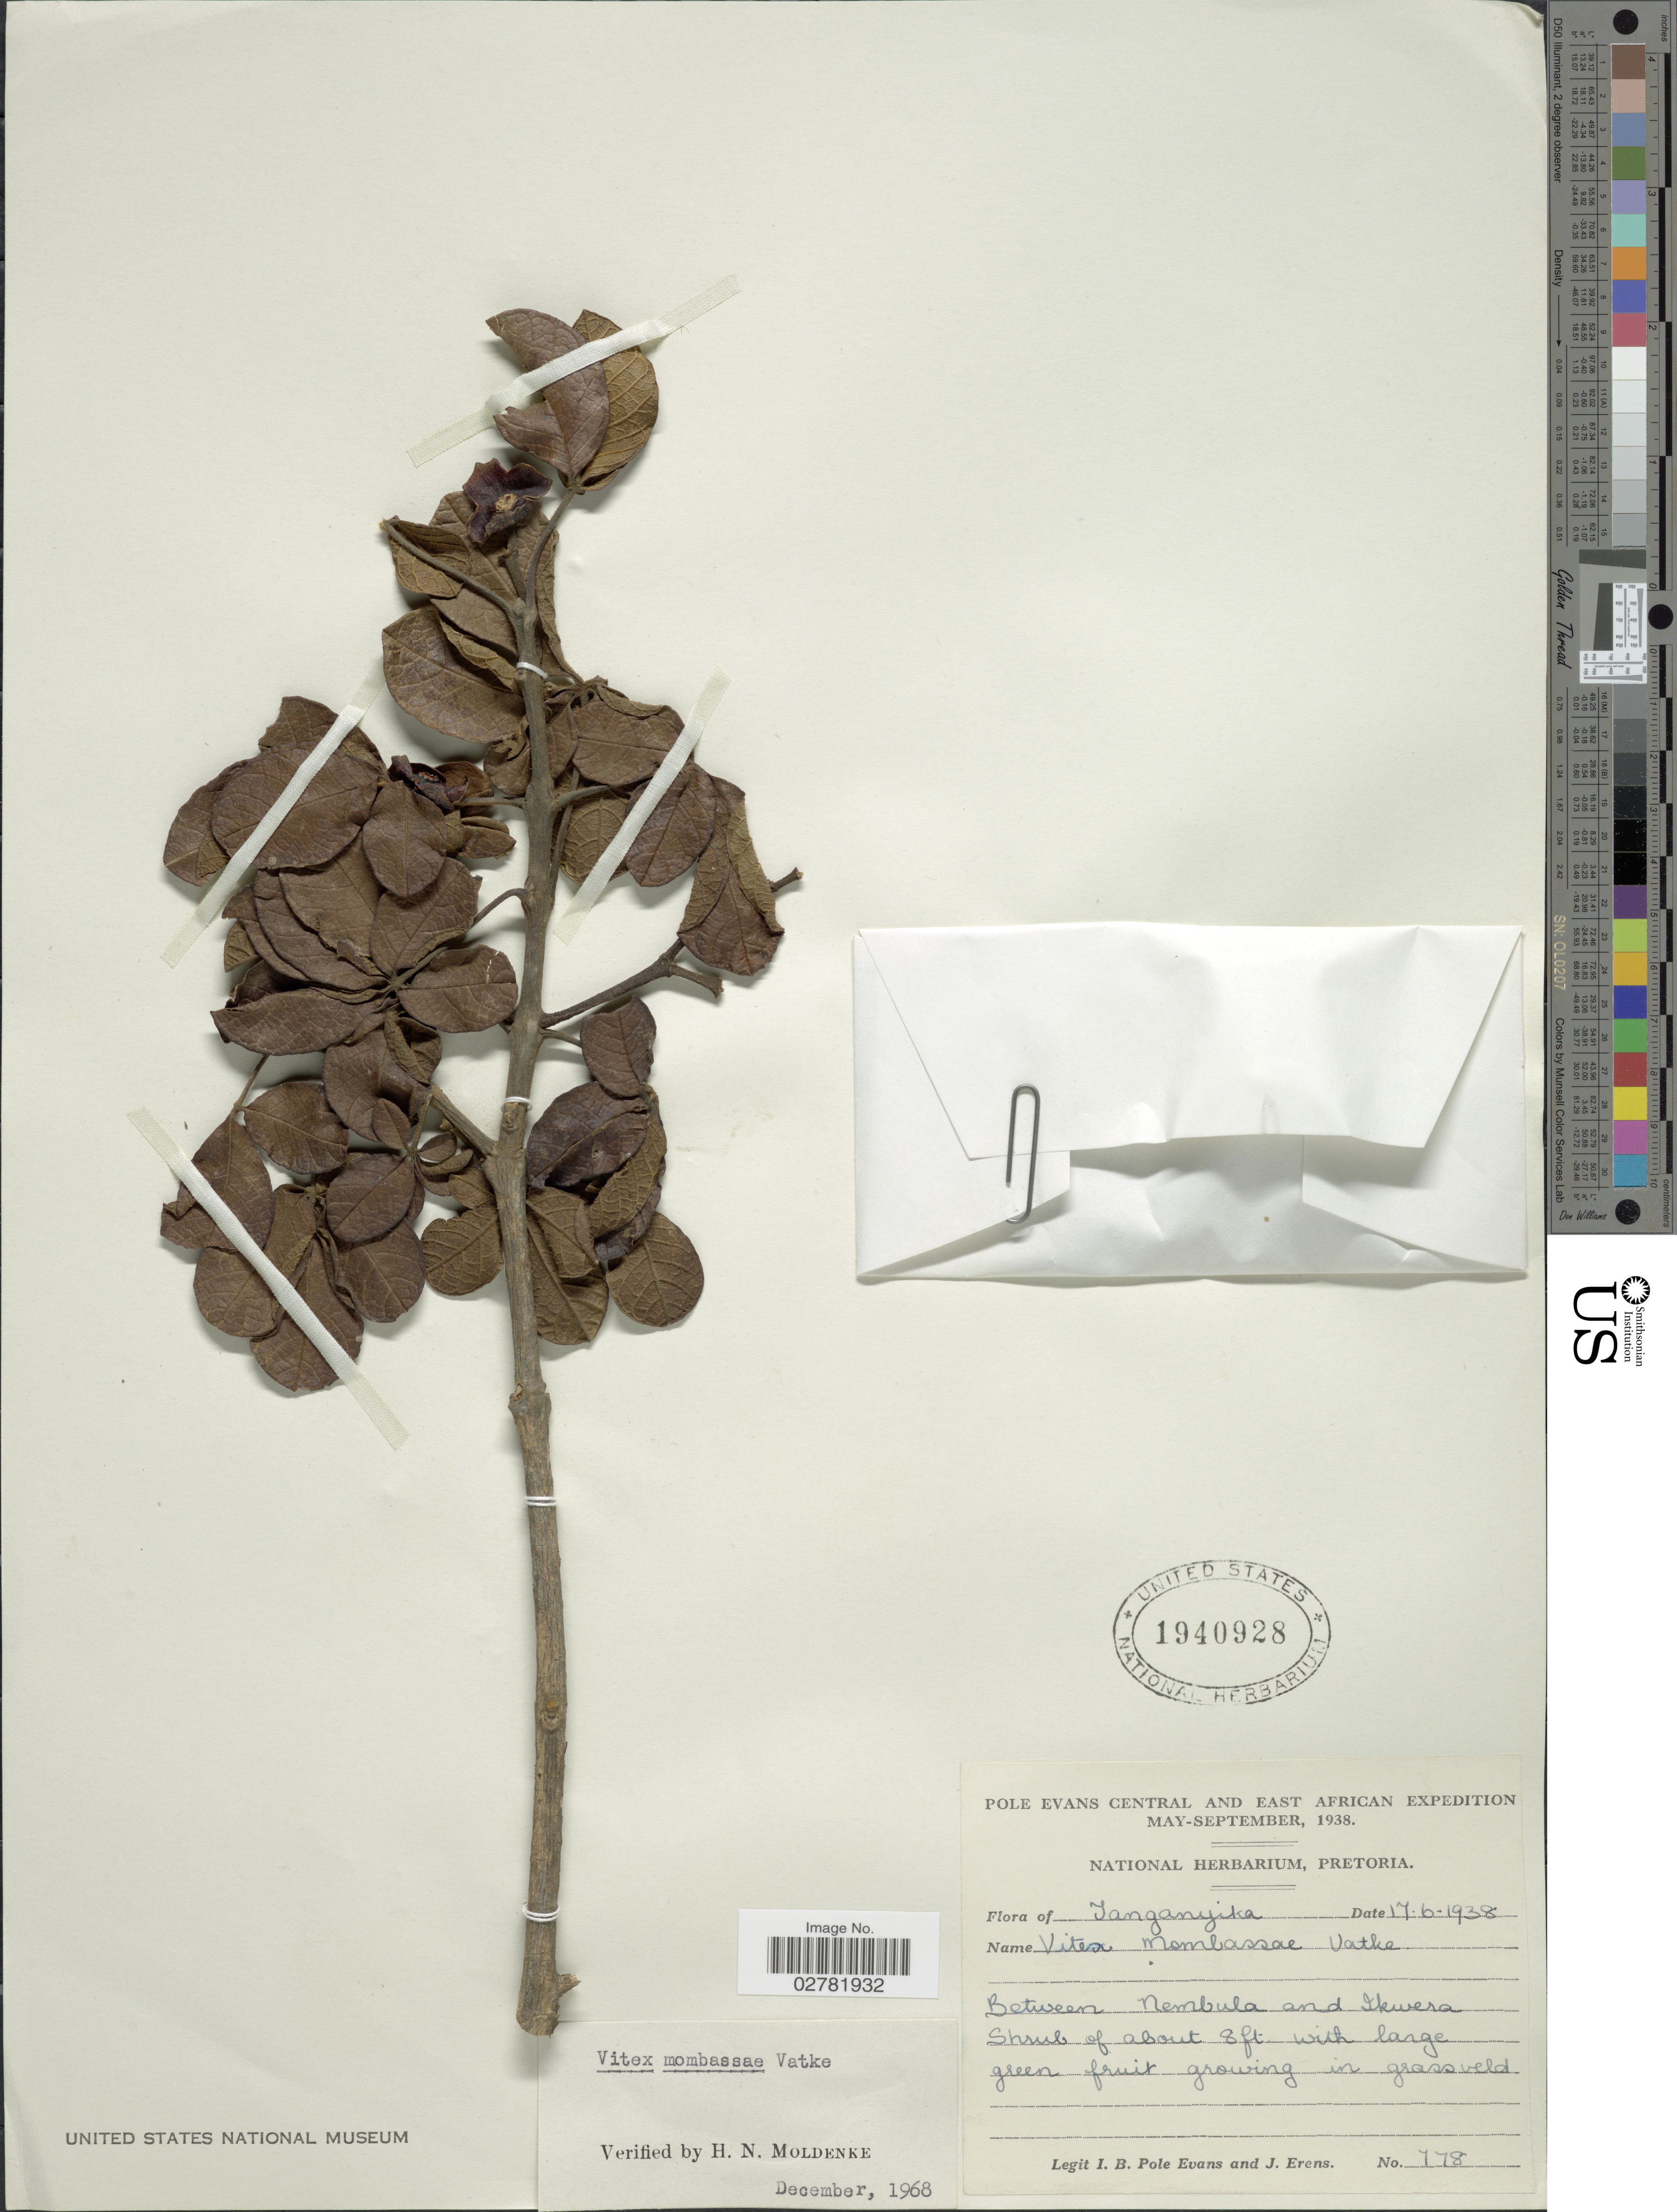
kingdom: Plantae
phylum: Tracheophyta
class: Magnoliopsida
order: Lamiales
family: Lamiaceae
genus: Vitex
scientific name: Vitex mombassae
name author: Vatke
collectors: I. B. Pole-Evans & J. Erens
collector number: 778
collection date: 1938-06-17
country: Tanzania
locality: Pole Evans Central and East Africa. Between Nembula and Ikwera.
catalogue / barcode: US 1940928